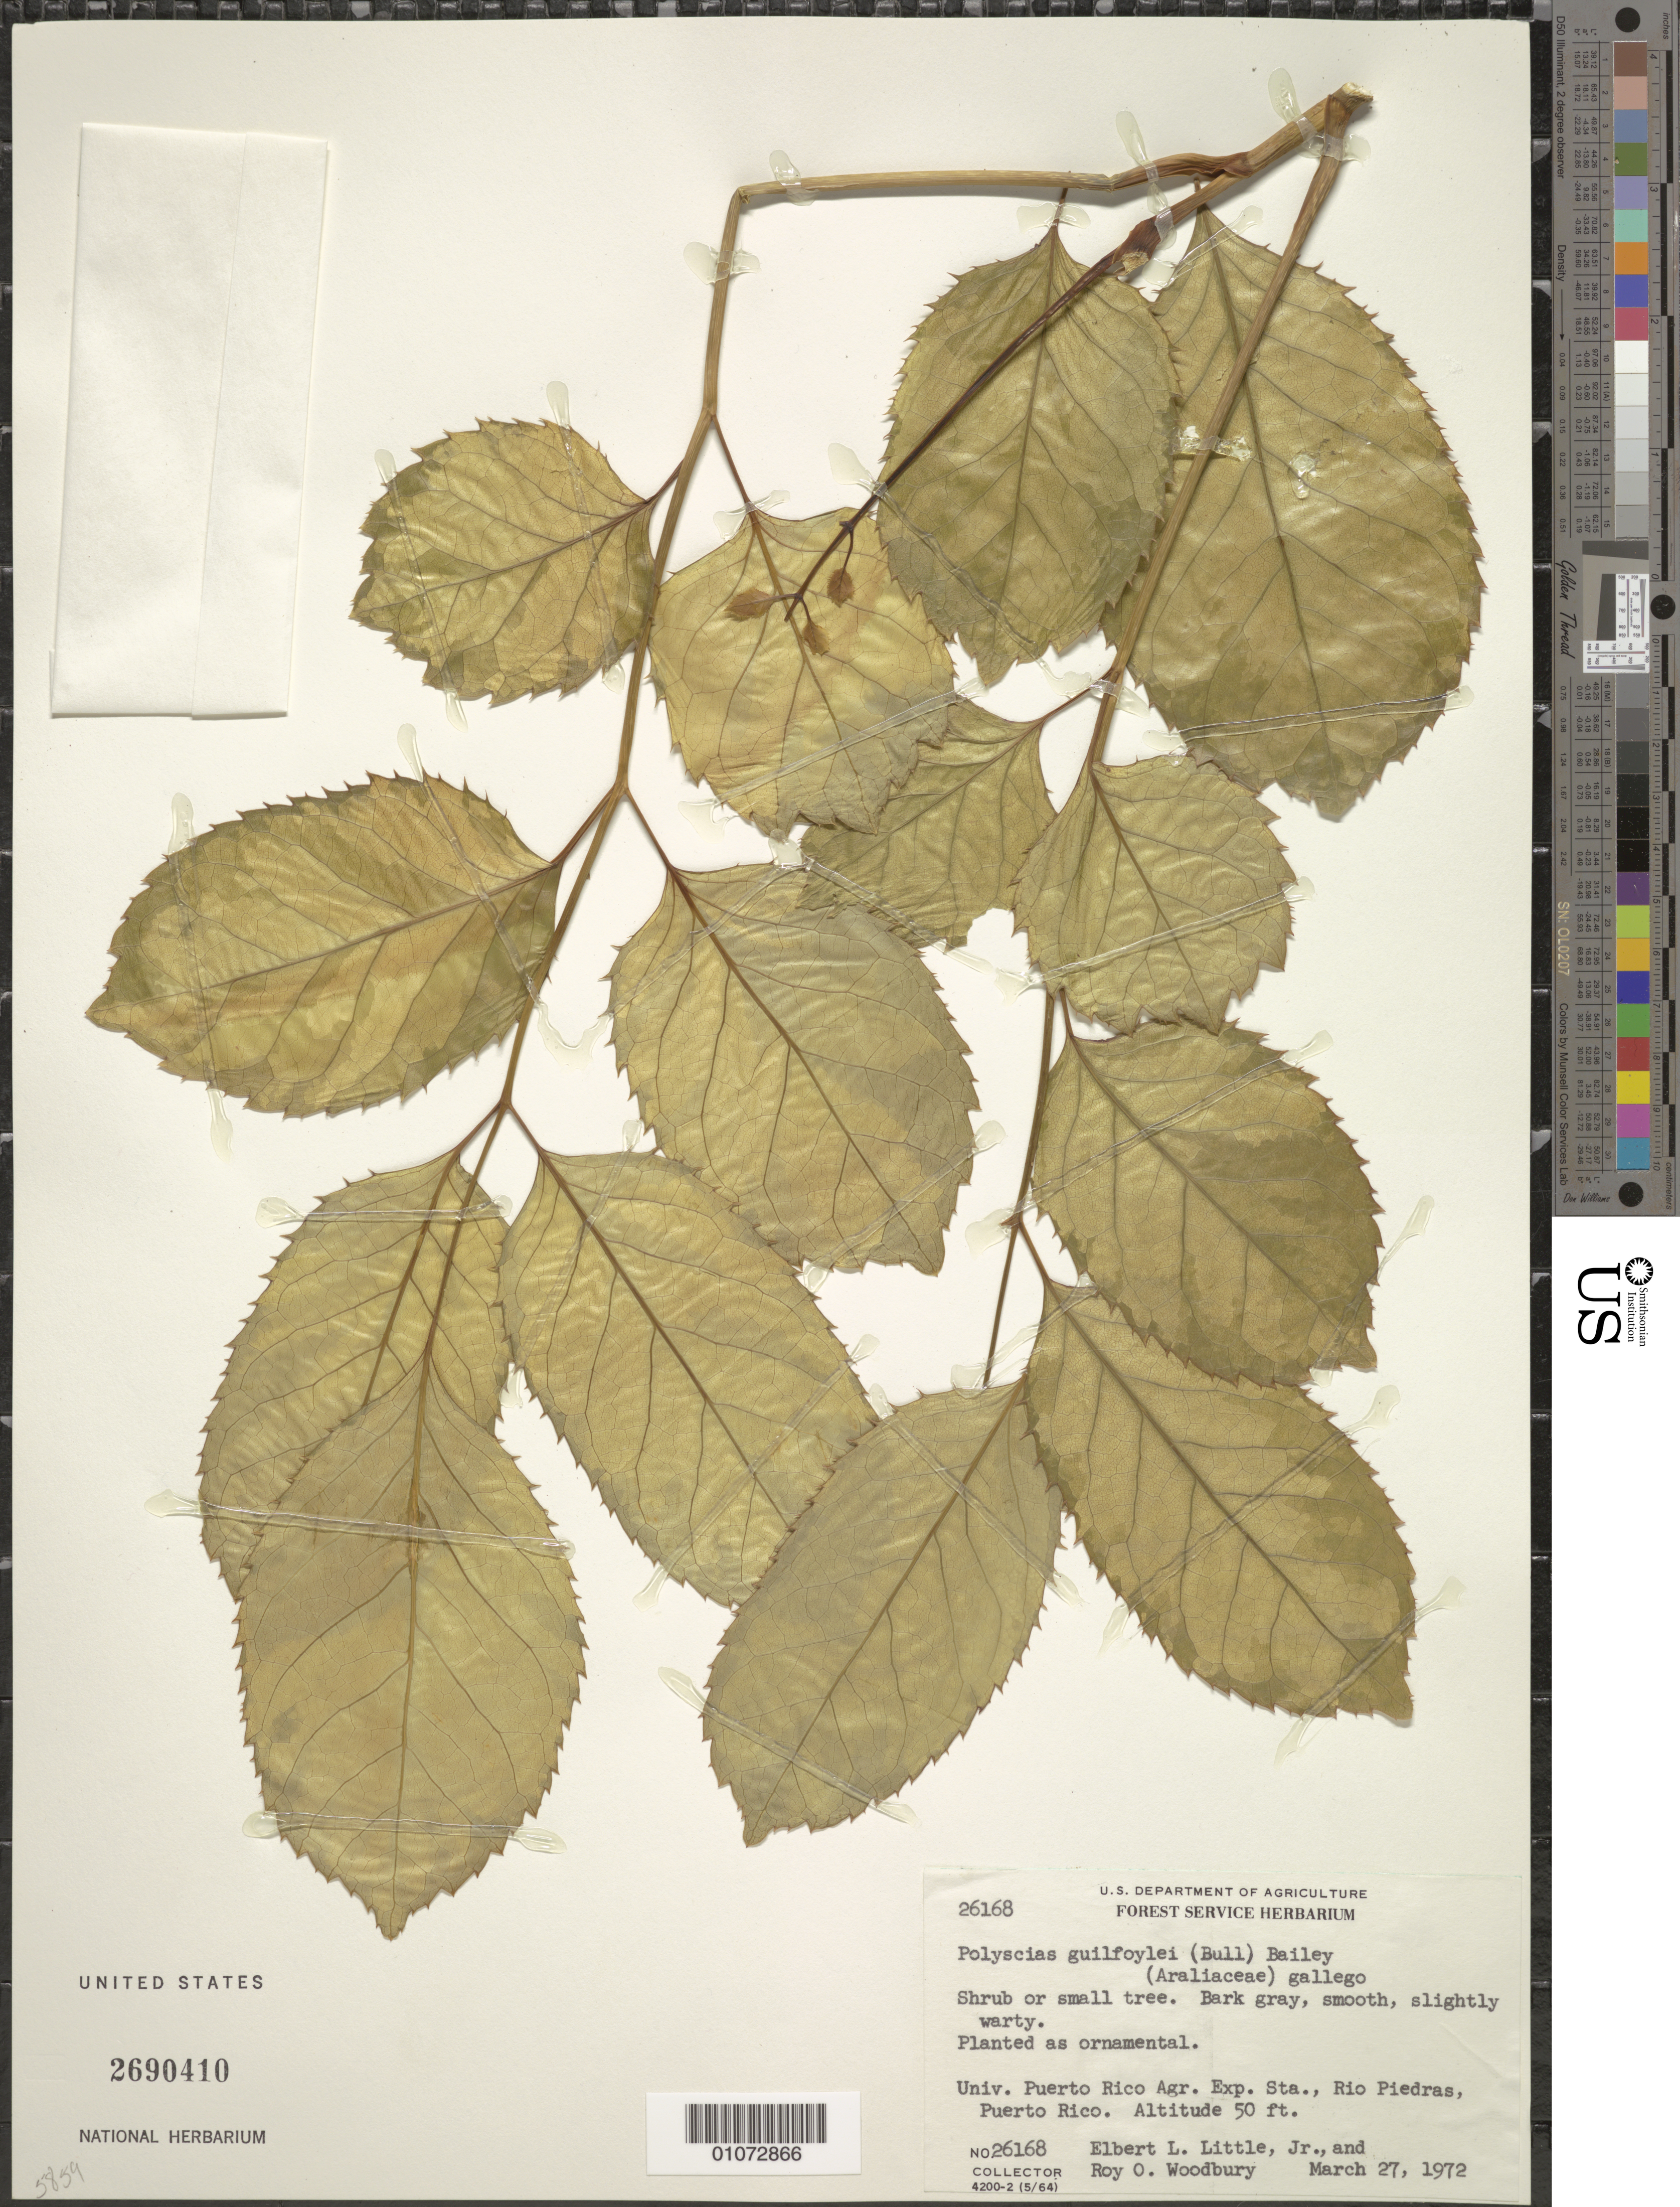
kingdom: Plantae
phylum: Tracheophyta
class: Magnoliopsida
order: Apiales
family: Araliaceae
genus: Polyscias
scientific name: Polyscias guilfoylei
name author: (W. Bull) L.H. Bailey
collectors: E. L. Little & R. O. Woodbury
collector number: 26168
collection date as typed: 27 Mar 1972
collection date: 1972-03-27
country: Puerto Rico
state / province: San Juan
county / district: Juana Diaz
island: Puerto Rico I.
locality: University of Puerto Rico agricultural Experiment Station, Rio Piedras.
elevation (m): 15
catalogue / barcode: US 2690410